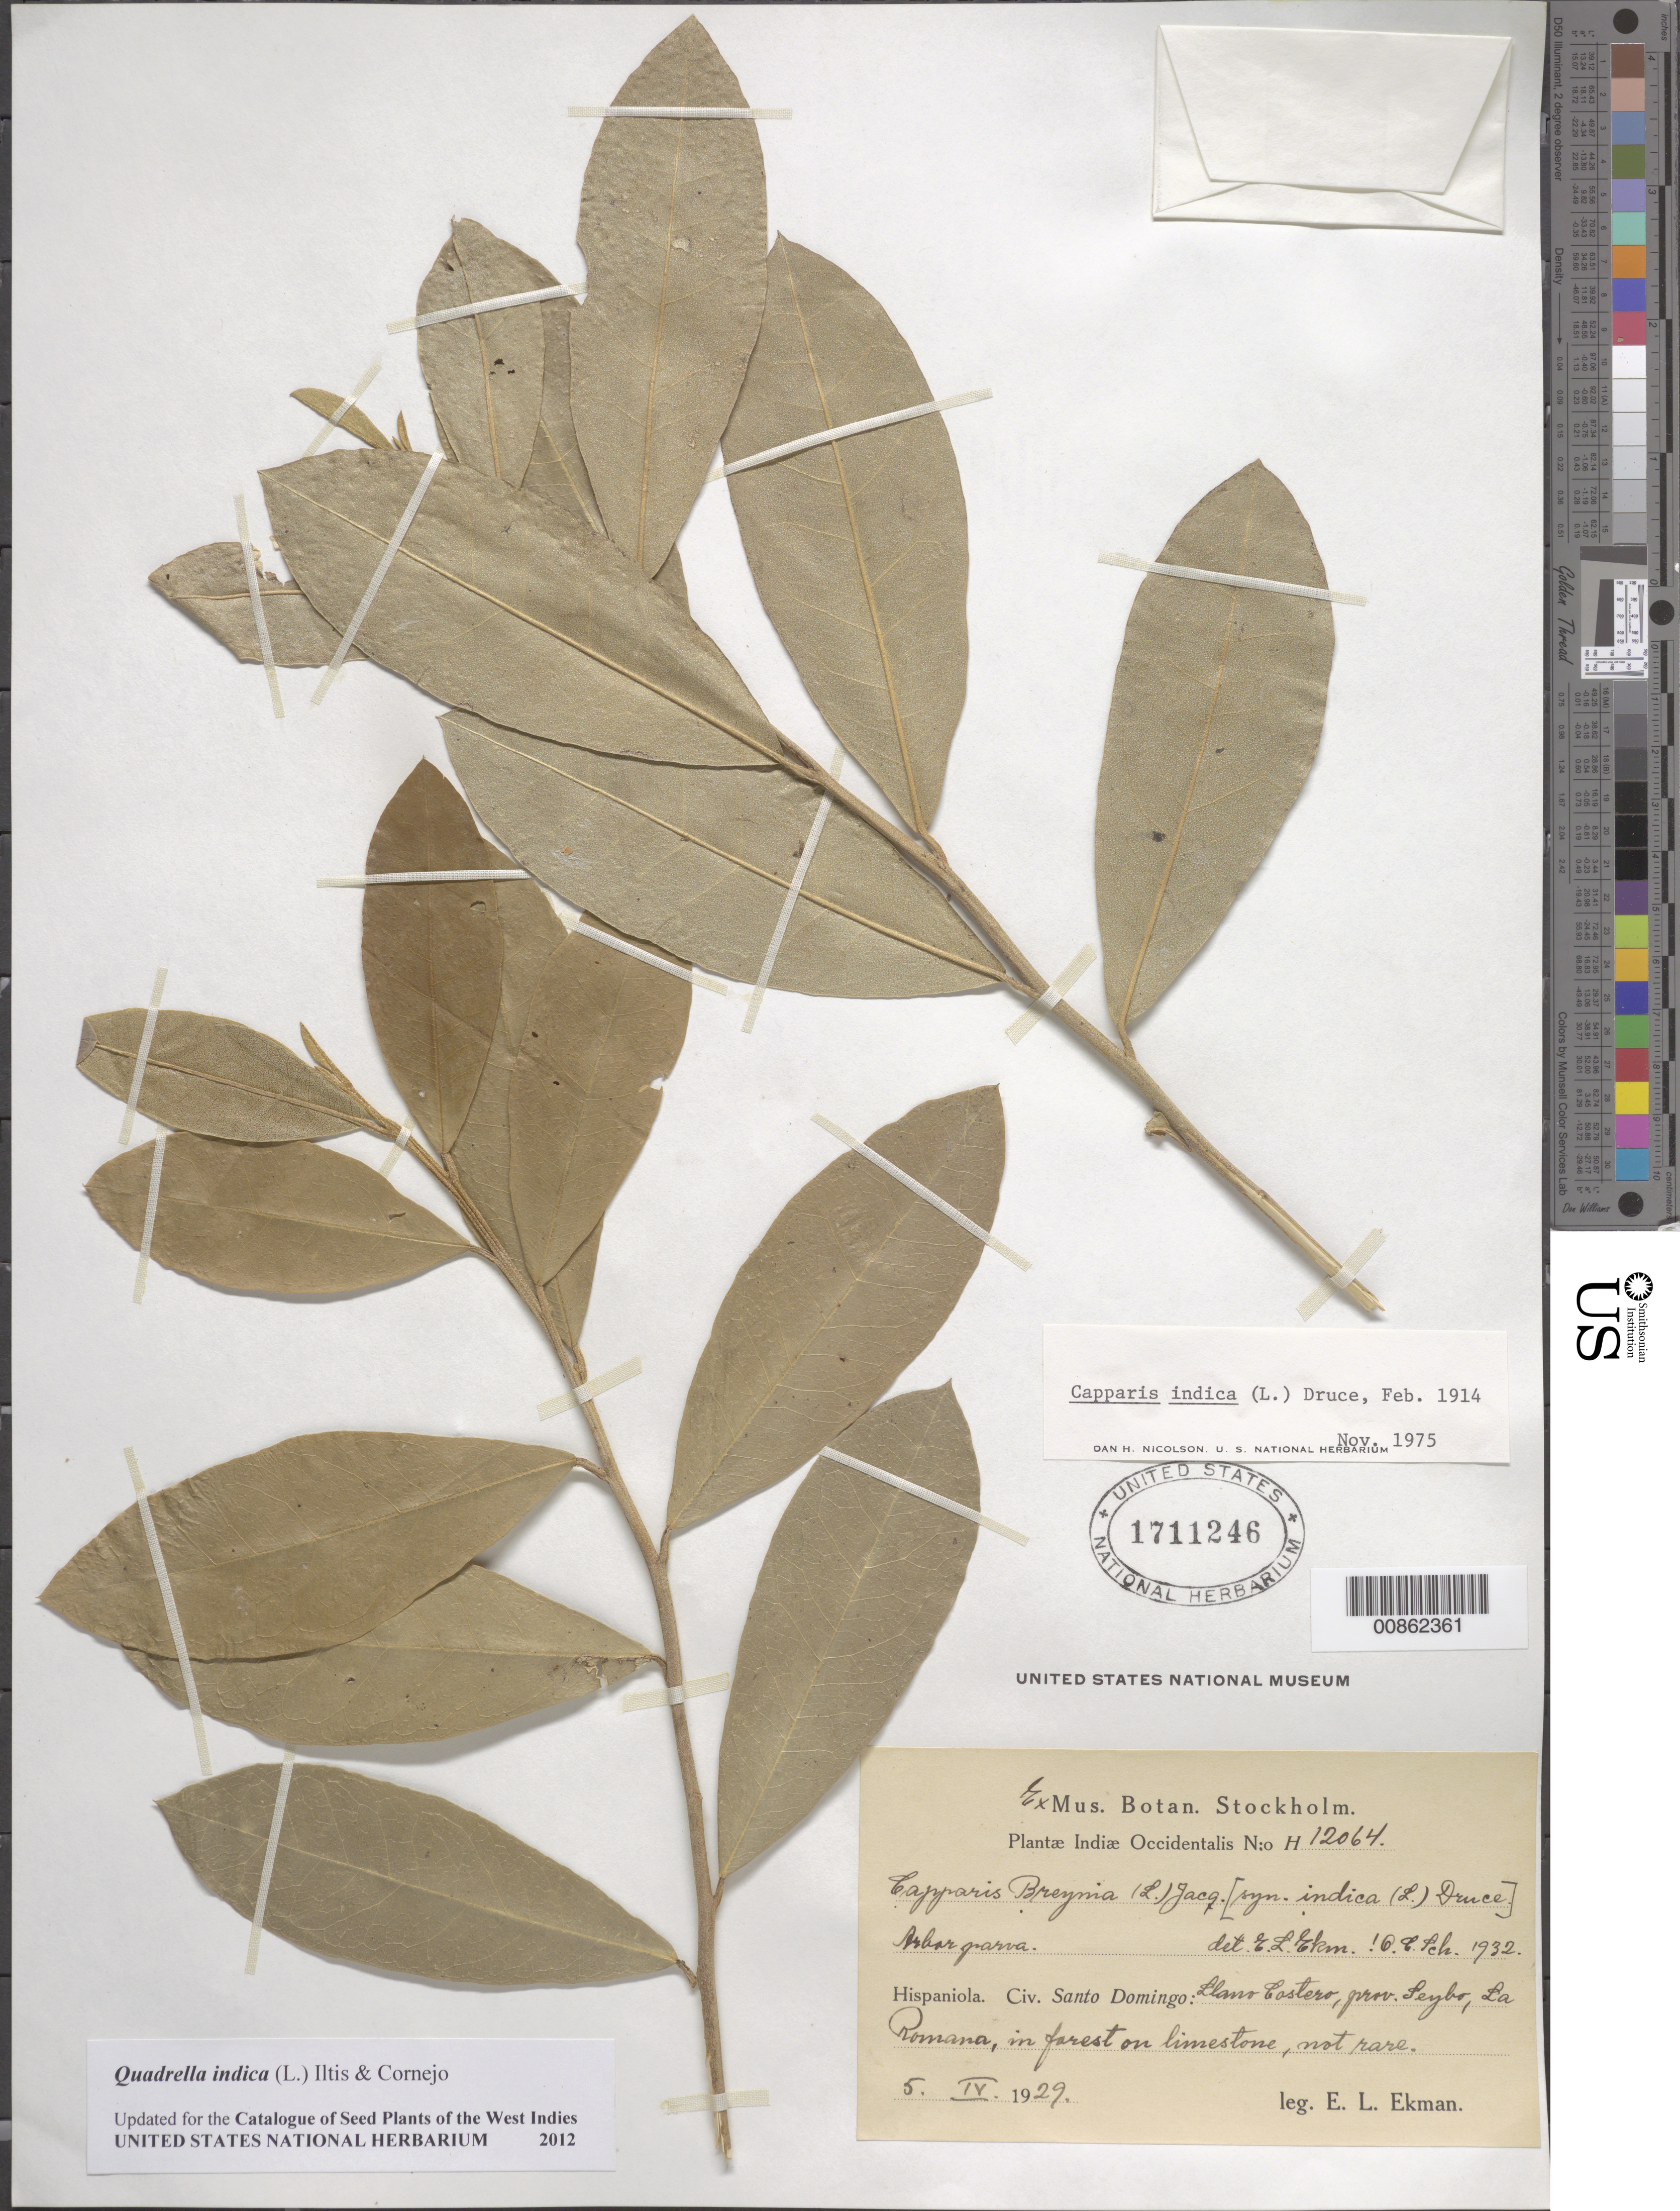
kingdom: Plantae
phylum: Tracheophyta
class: Magnoliopsida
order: Brassicales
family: Capparaceae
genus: Quadrella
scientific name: Quadrella indica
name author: (L.) Iltis & Cornejo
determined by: Nicolson, Dan H.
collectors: E. L. Ekman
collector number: H 12064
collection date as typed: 05 Apr 1929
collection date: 1929-04-05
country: Dominican Republic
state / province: El Seibo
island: Hispaniola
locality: Llano Costero, La Romana.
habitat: In forest on limestone.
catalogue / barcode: US 1711246